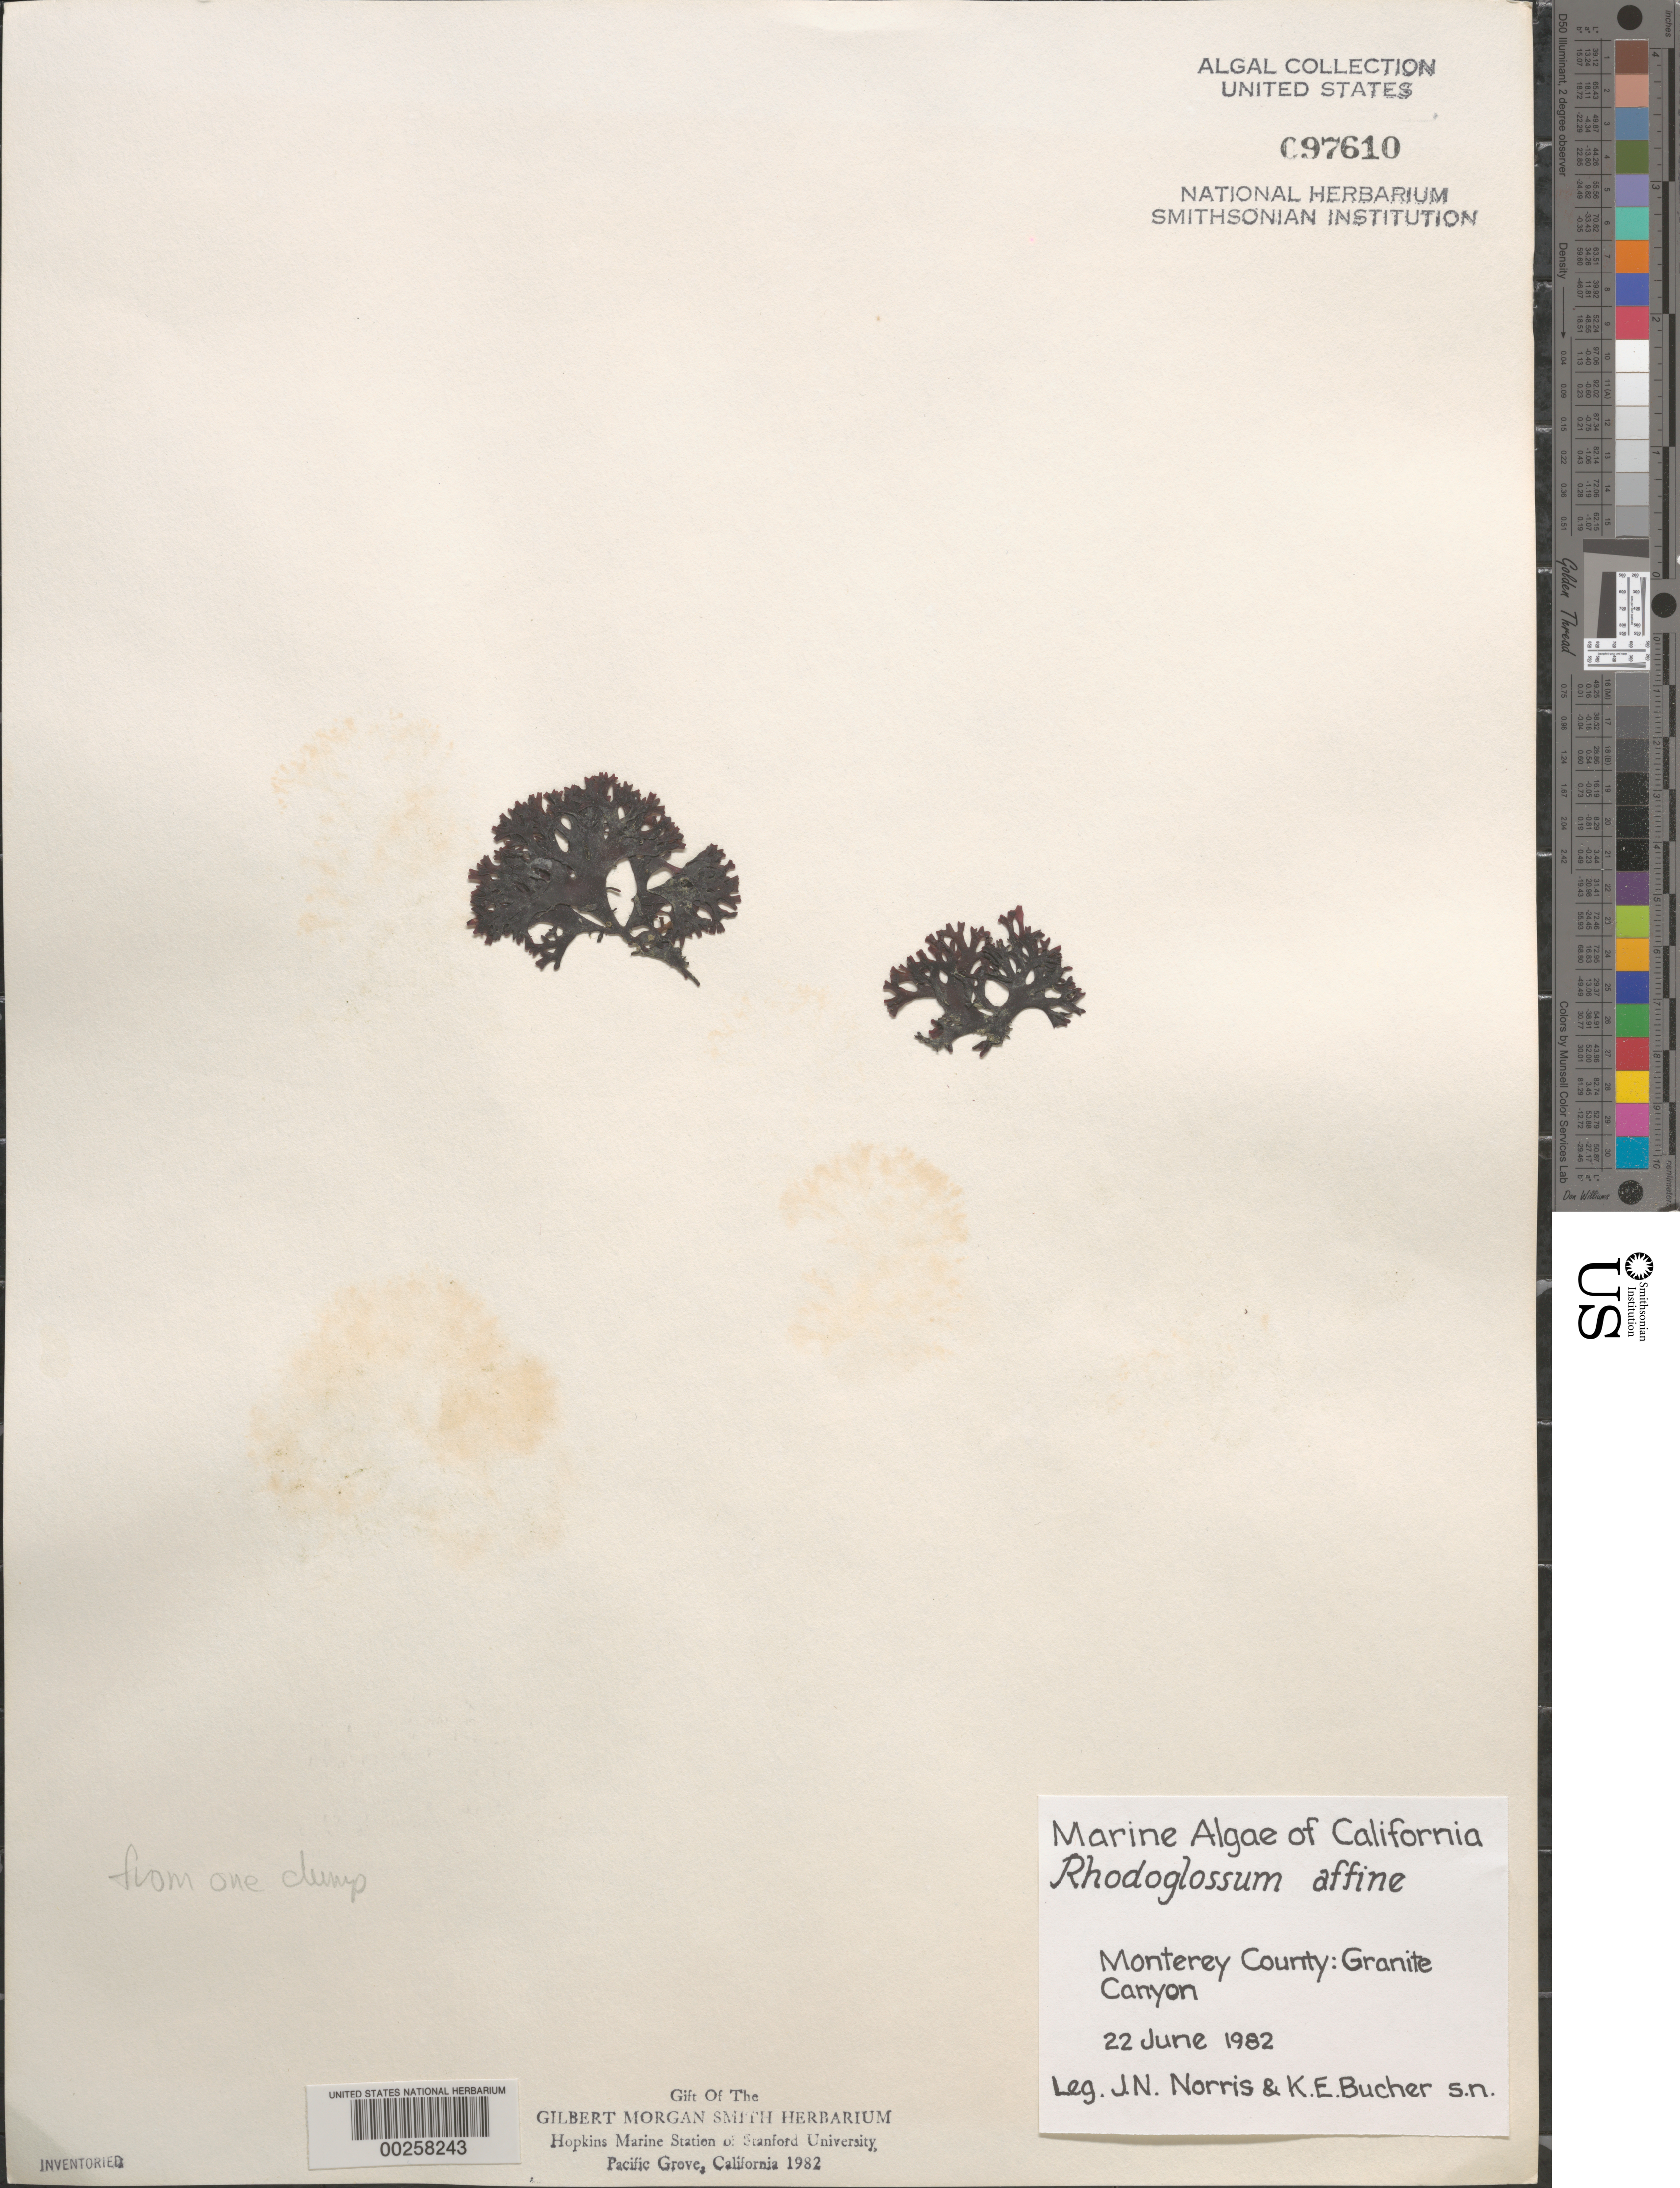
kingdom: Plantae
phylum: Rhodophyta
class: Florideophyceae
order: Gigartinales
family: Gigartinaceae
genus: Mazzaella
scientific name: Mazzaella affinis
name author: (Harvey) Fredericq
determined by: Algae name updating Project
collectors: J. N. Norris & K. E. Bucher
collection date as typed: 22 Jun 1982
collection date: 1982-06-22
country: United States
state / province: California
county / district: Monterey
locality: Granite Canyon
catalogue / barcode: US 97610